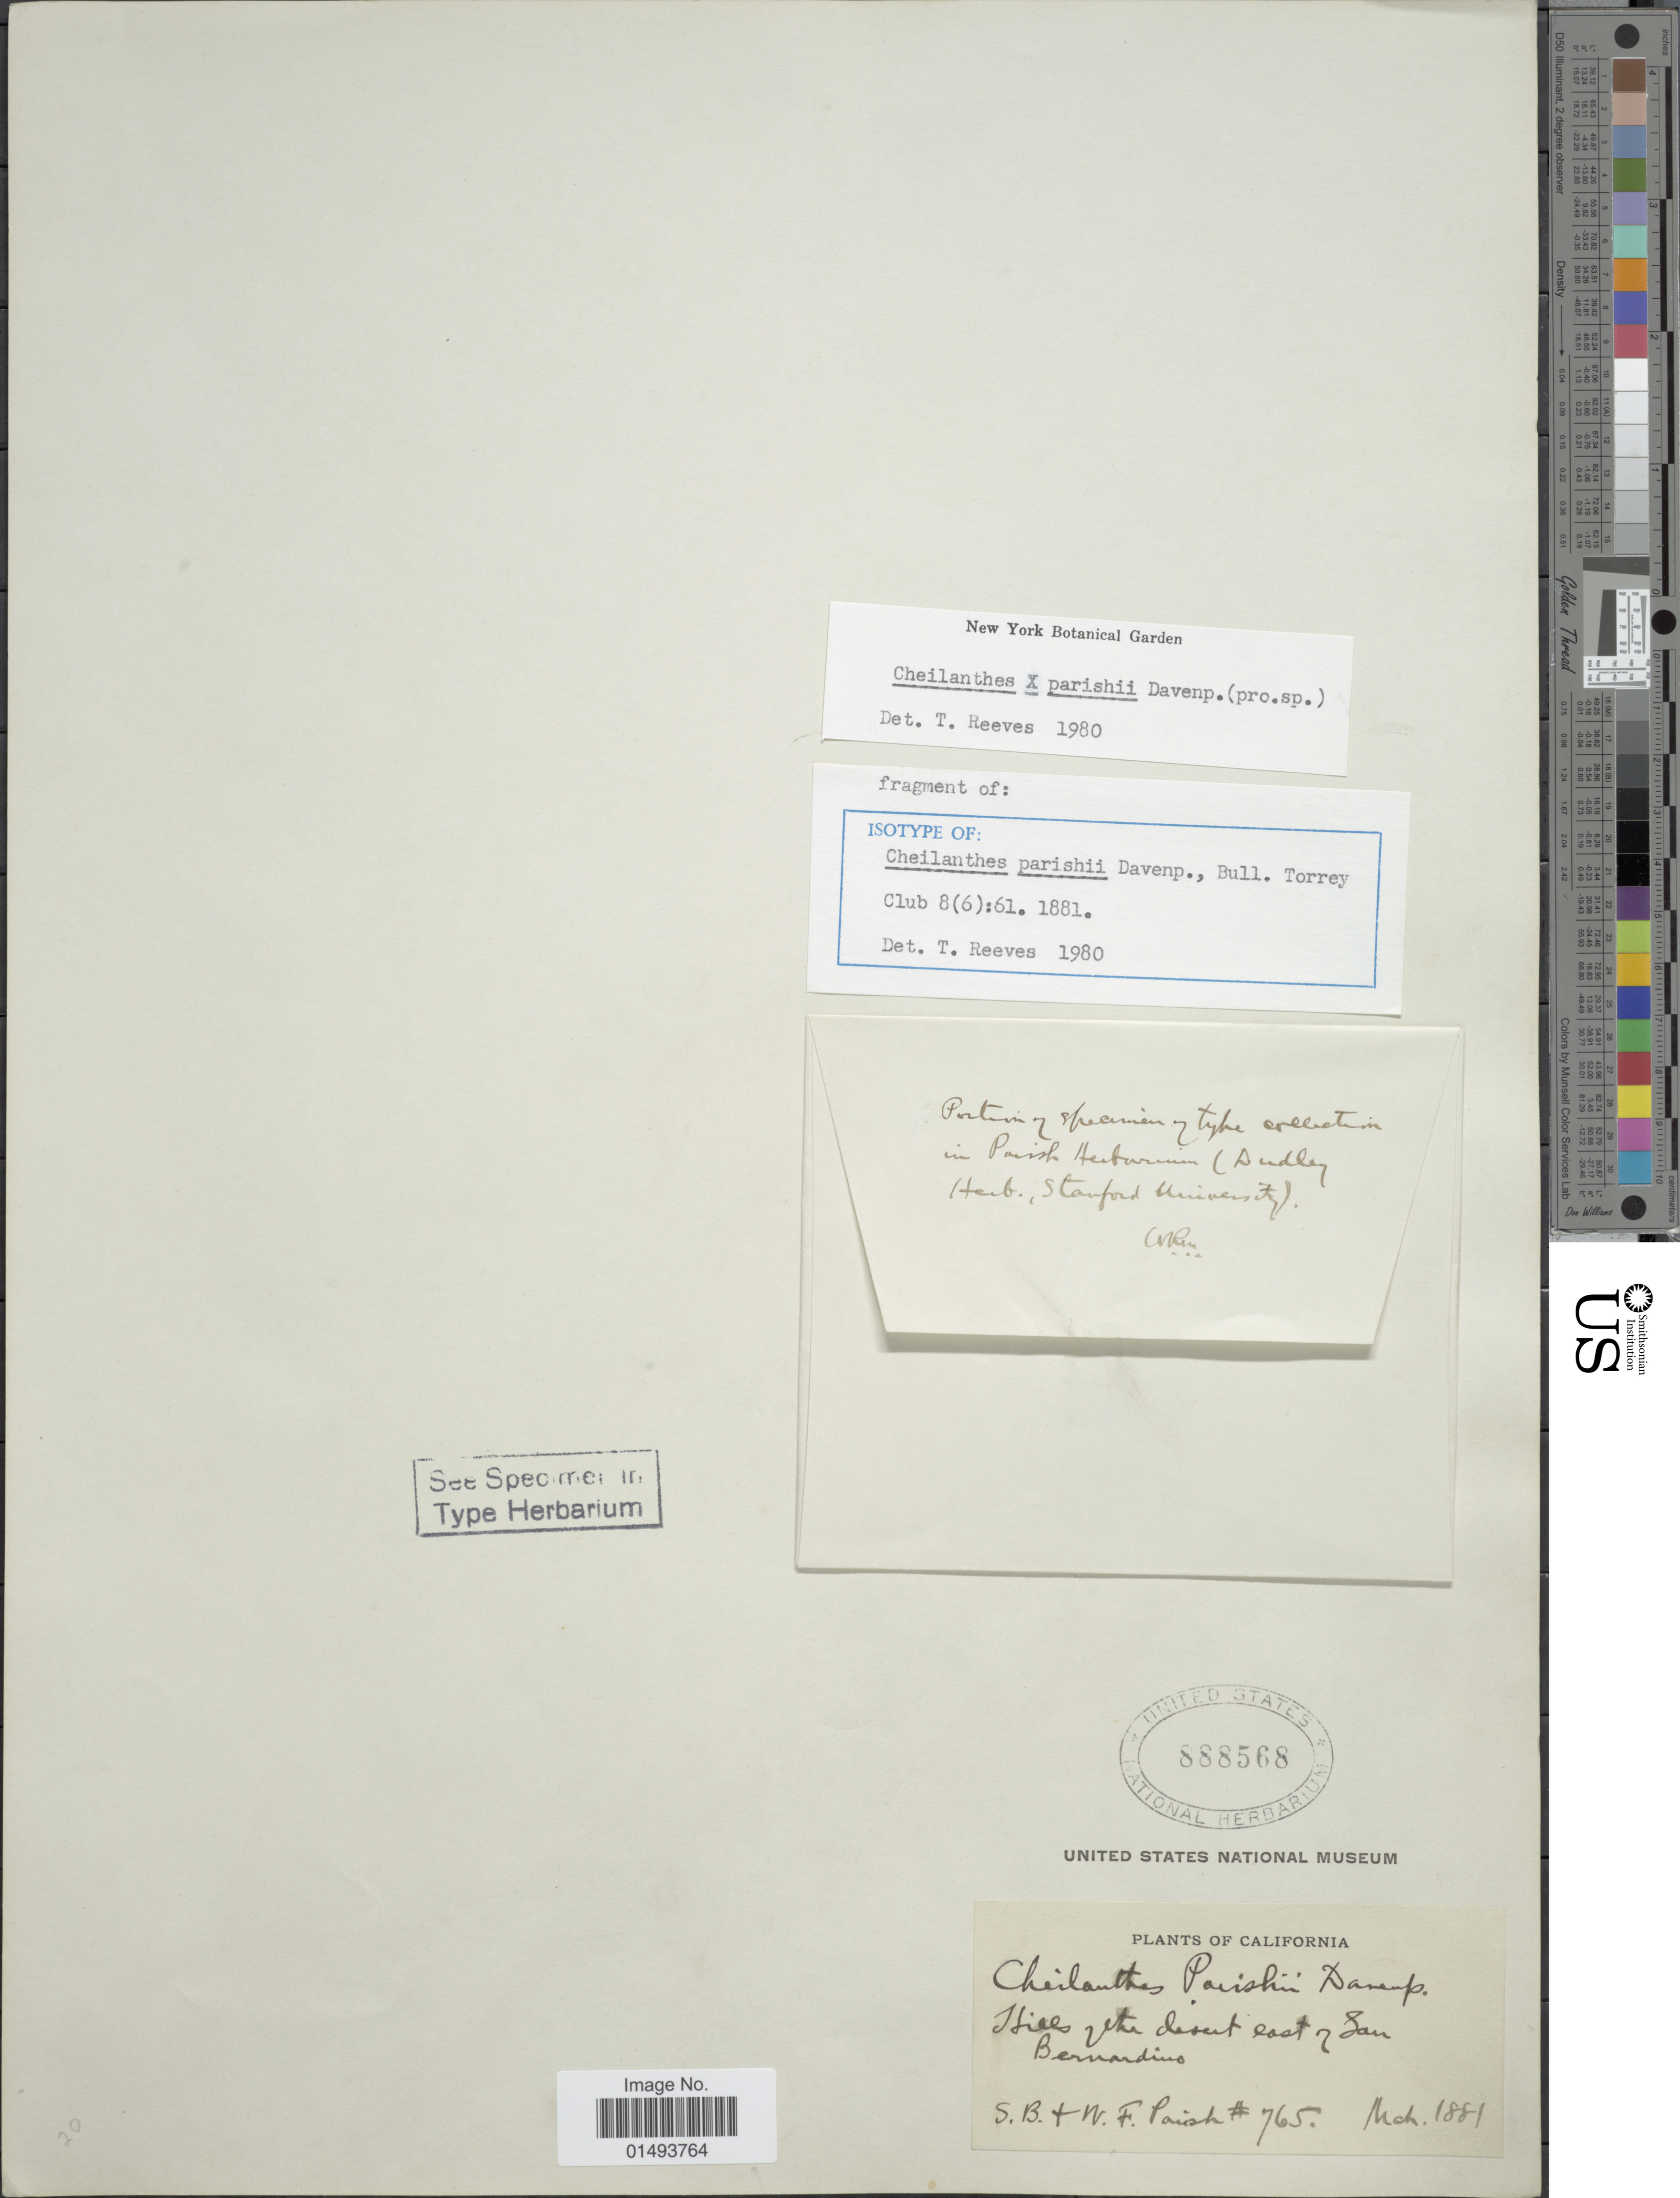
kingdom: Plantae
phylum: Tracheophyta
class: Polypodiopsida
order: Polypodiales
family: Pteridaceae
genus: Cheilanthes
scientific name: Cheilanthes parishii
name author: Davenp.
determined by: Reeves, T.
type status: Type Fragment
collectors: S. B. Parish & W. F. Parish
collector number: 765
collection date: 1881-03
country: United States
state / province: California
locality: Plants of California, Hills at the desert east of San Bernandino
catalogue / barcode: US 888568